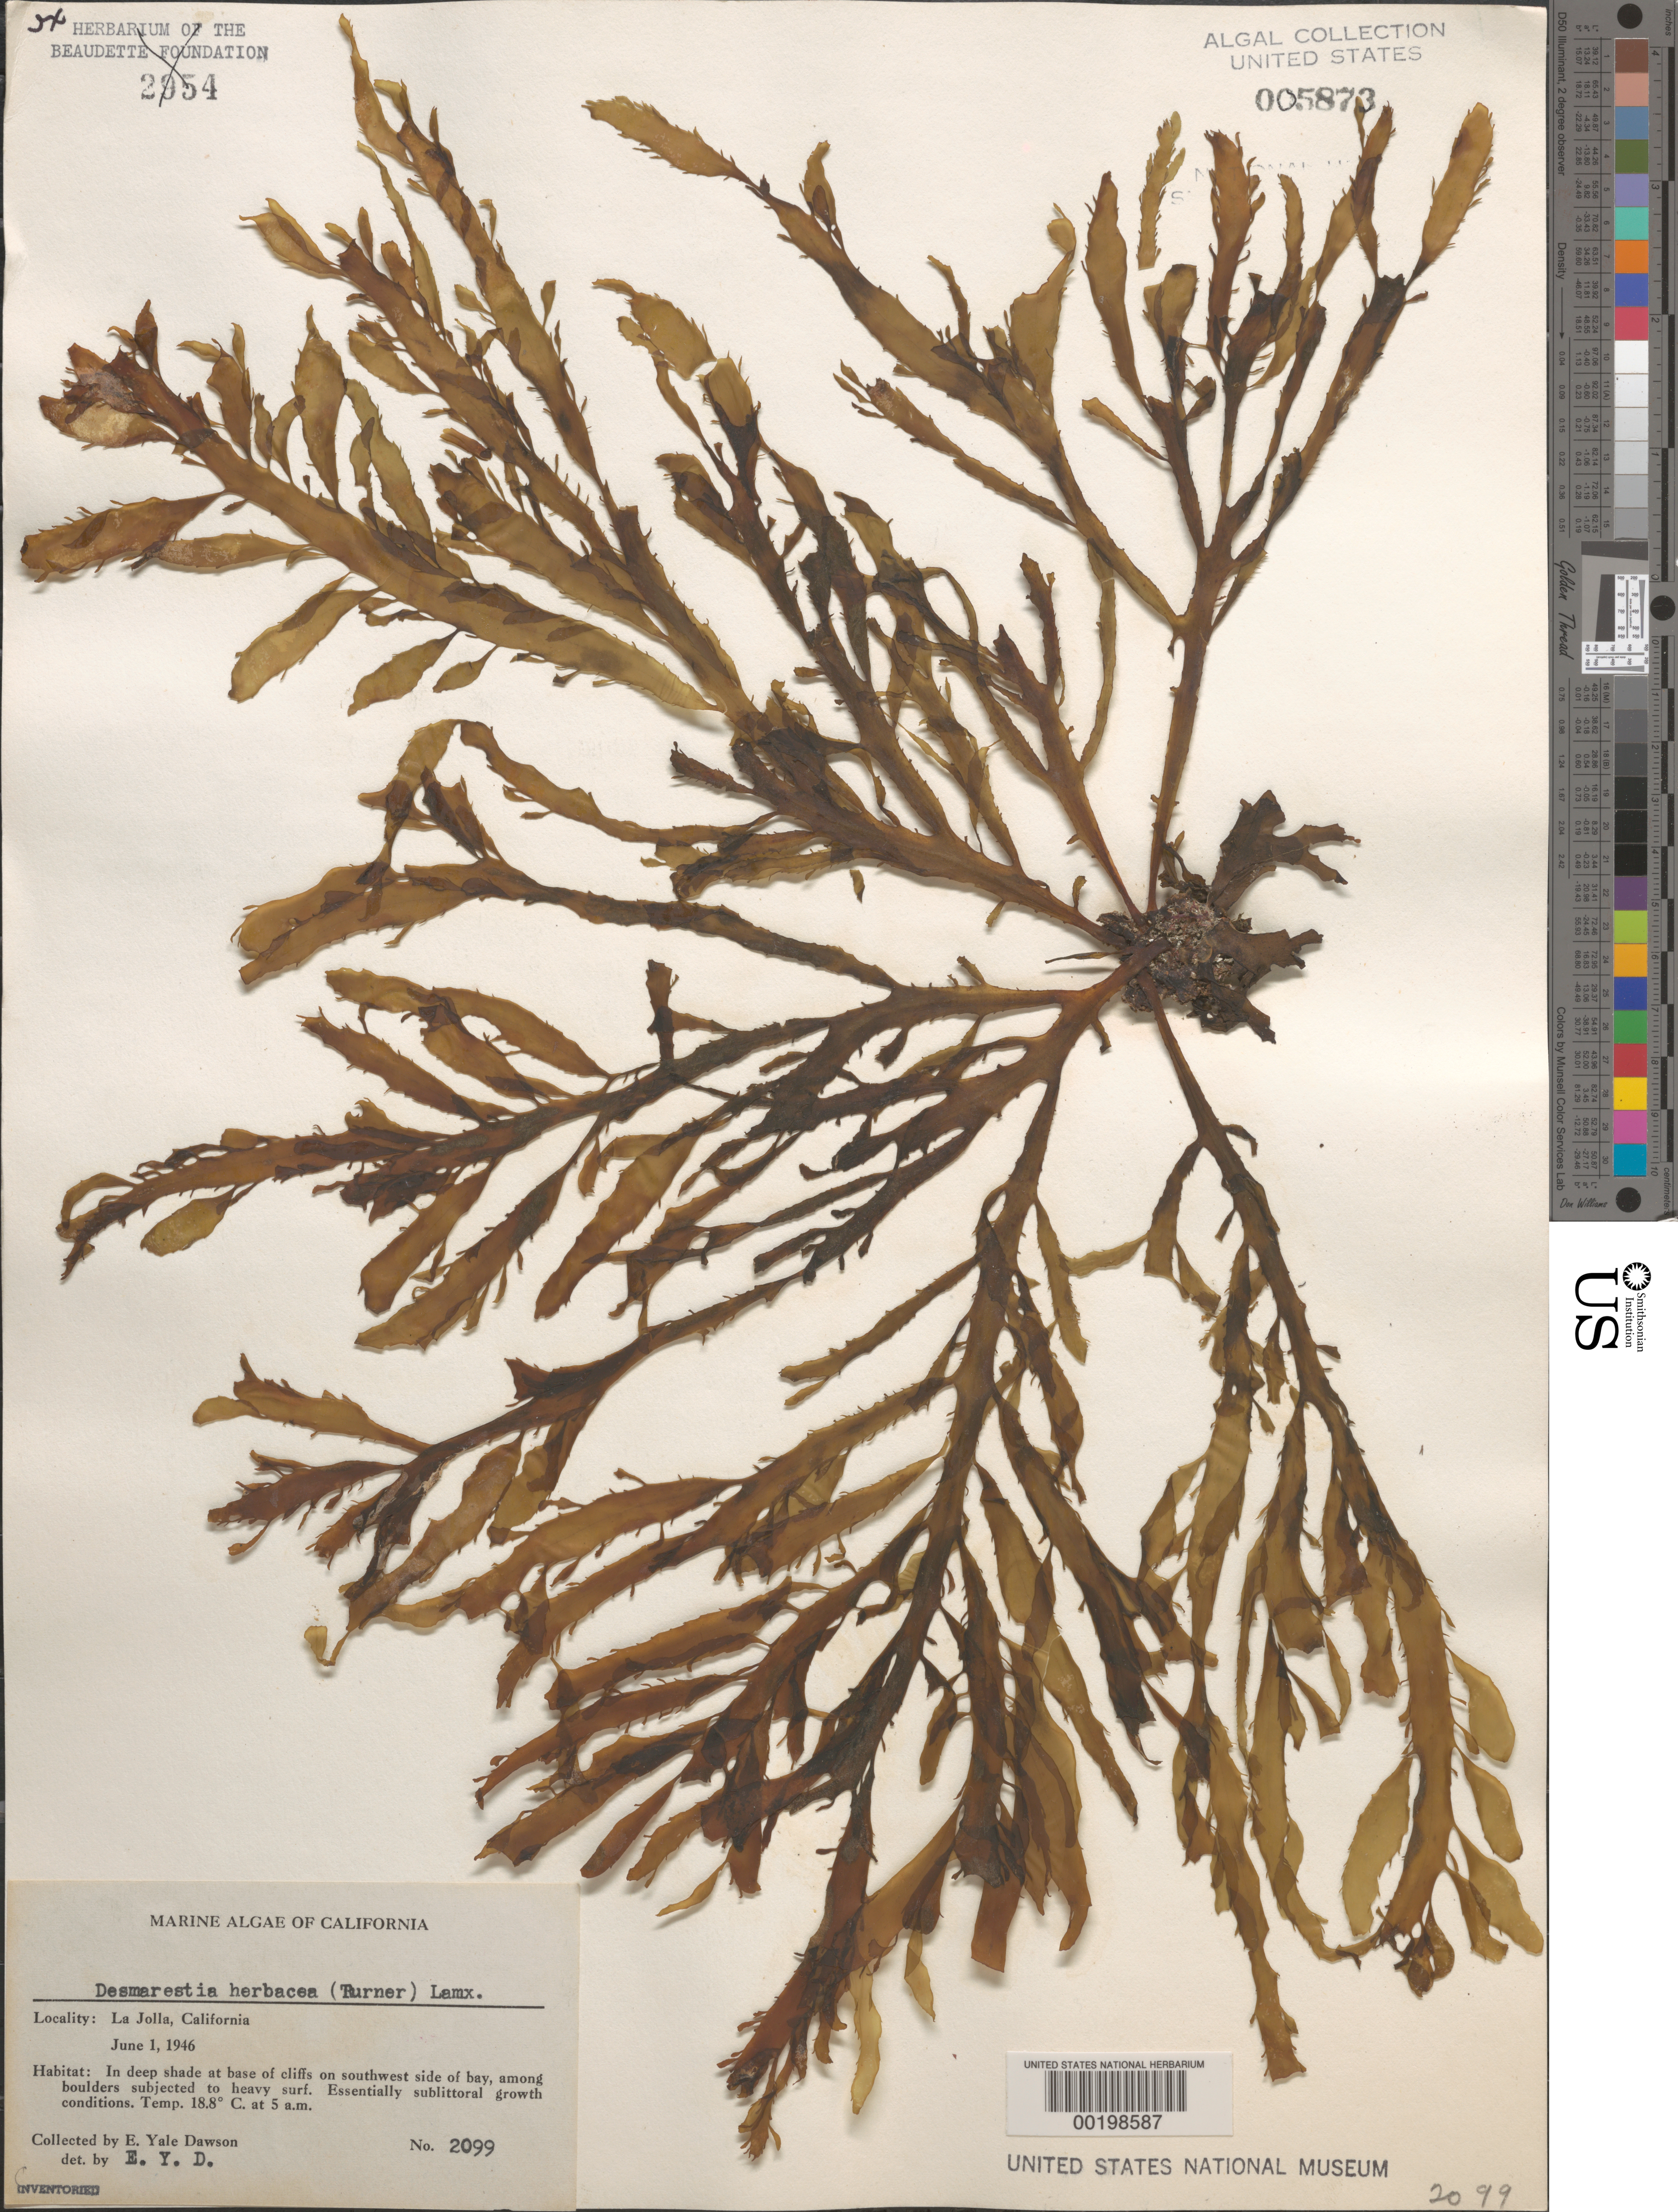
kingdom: Chromista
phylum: Ochrophyta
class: Phaeophyceae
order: Desmarestiales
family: Desmarestiaceae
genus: Desmarestia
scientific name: Desmarestia herbacea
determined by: Dawson, E. Y.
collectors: E. Y. Dawson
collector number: EYD 2099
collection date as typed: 01 Jun 1946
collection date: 1946-06-01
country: United States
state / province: California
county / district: San Diego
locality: La Jolla, southwest La Jolla Bay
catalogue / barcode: US 5873